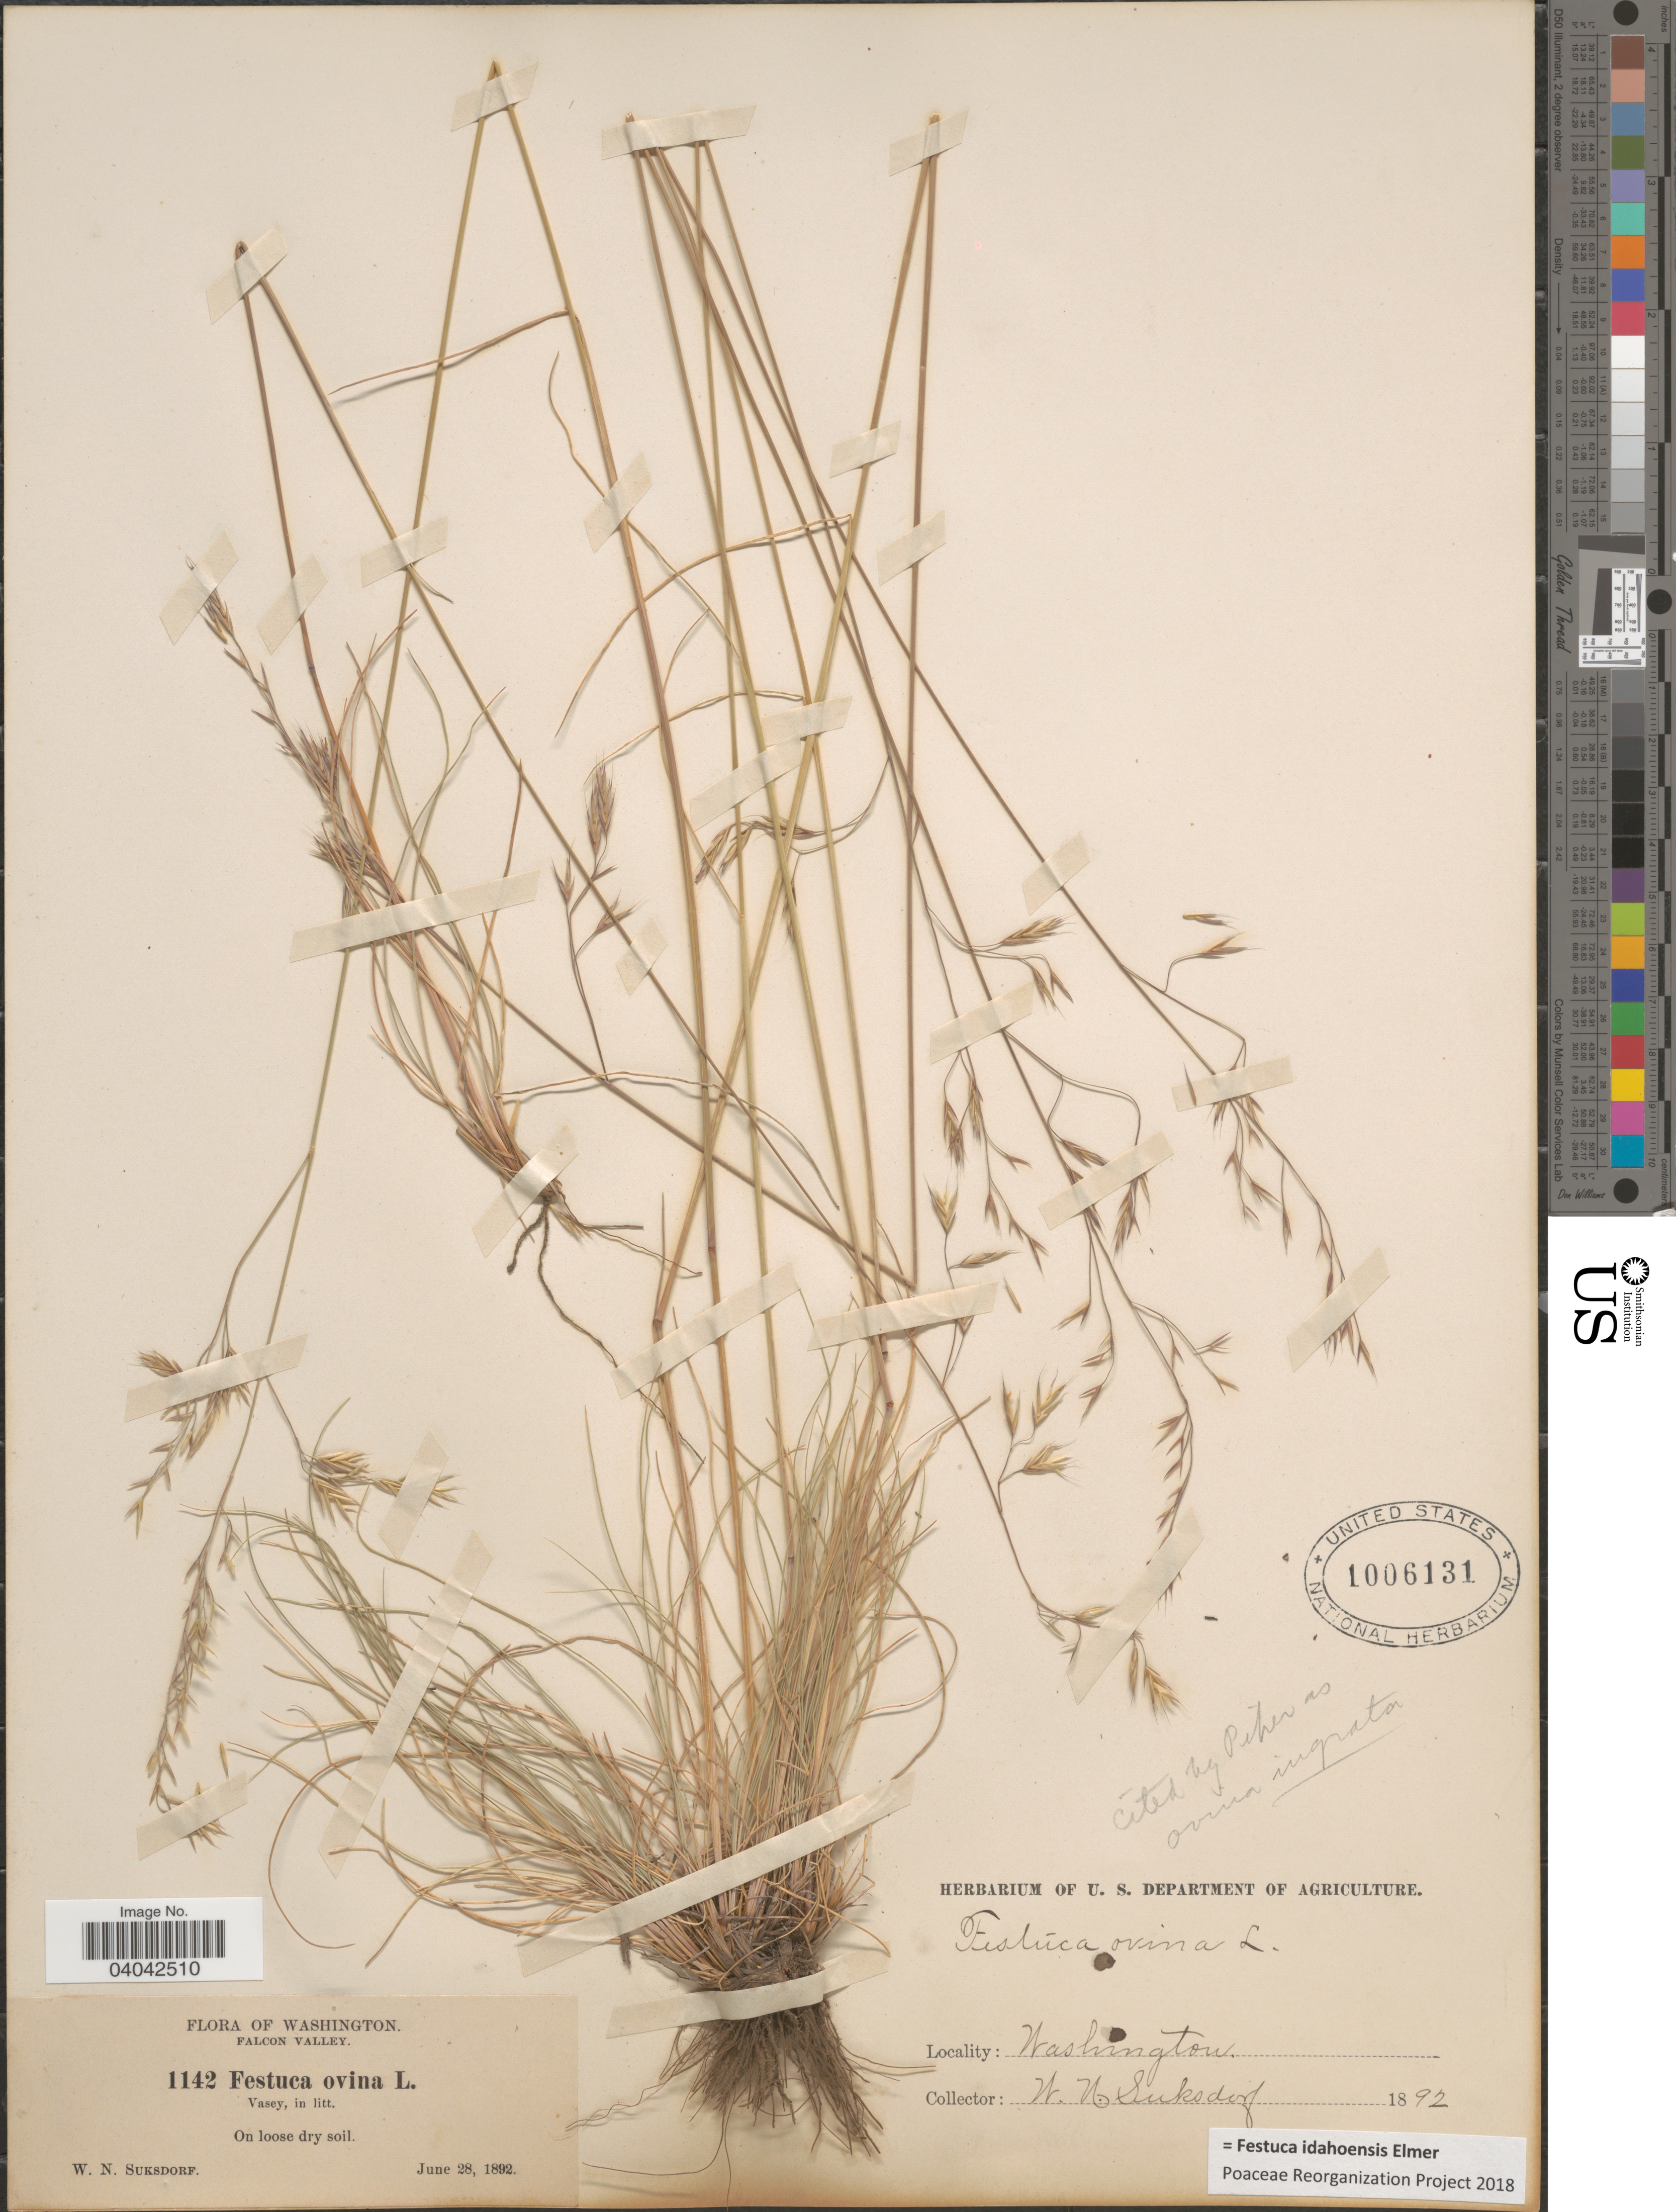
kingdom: Plantae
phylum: Tracheophyta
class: Liliopsida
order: Poales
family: Poaceae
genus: Festuca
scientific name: Festuca idahoensis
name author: Elmer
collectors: W. N. Suksdorf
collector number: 1142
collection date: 1892-06-28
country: United States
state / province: Washington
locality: Falcon Valley.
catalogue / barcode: US 1006131